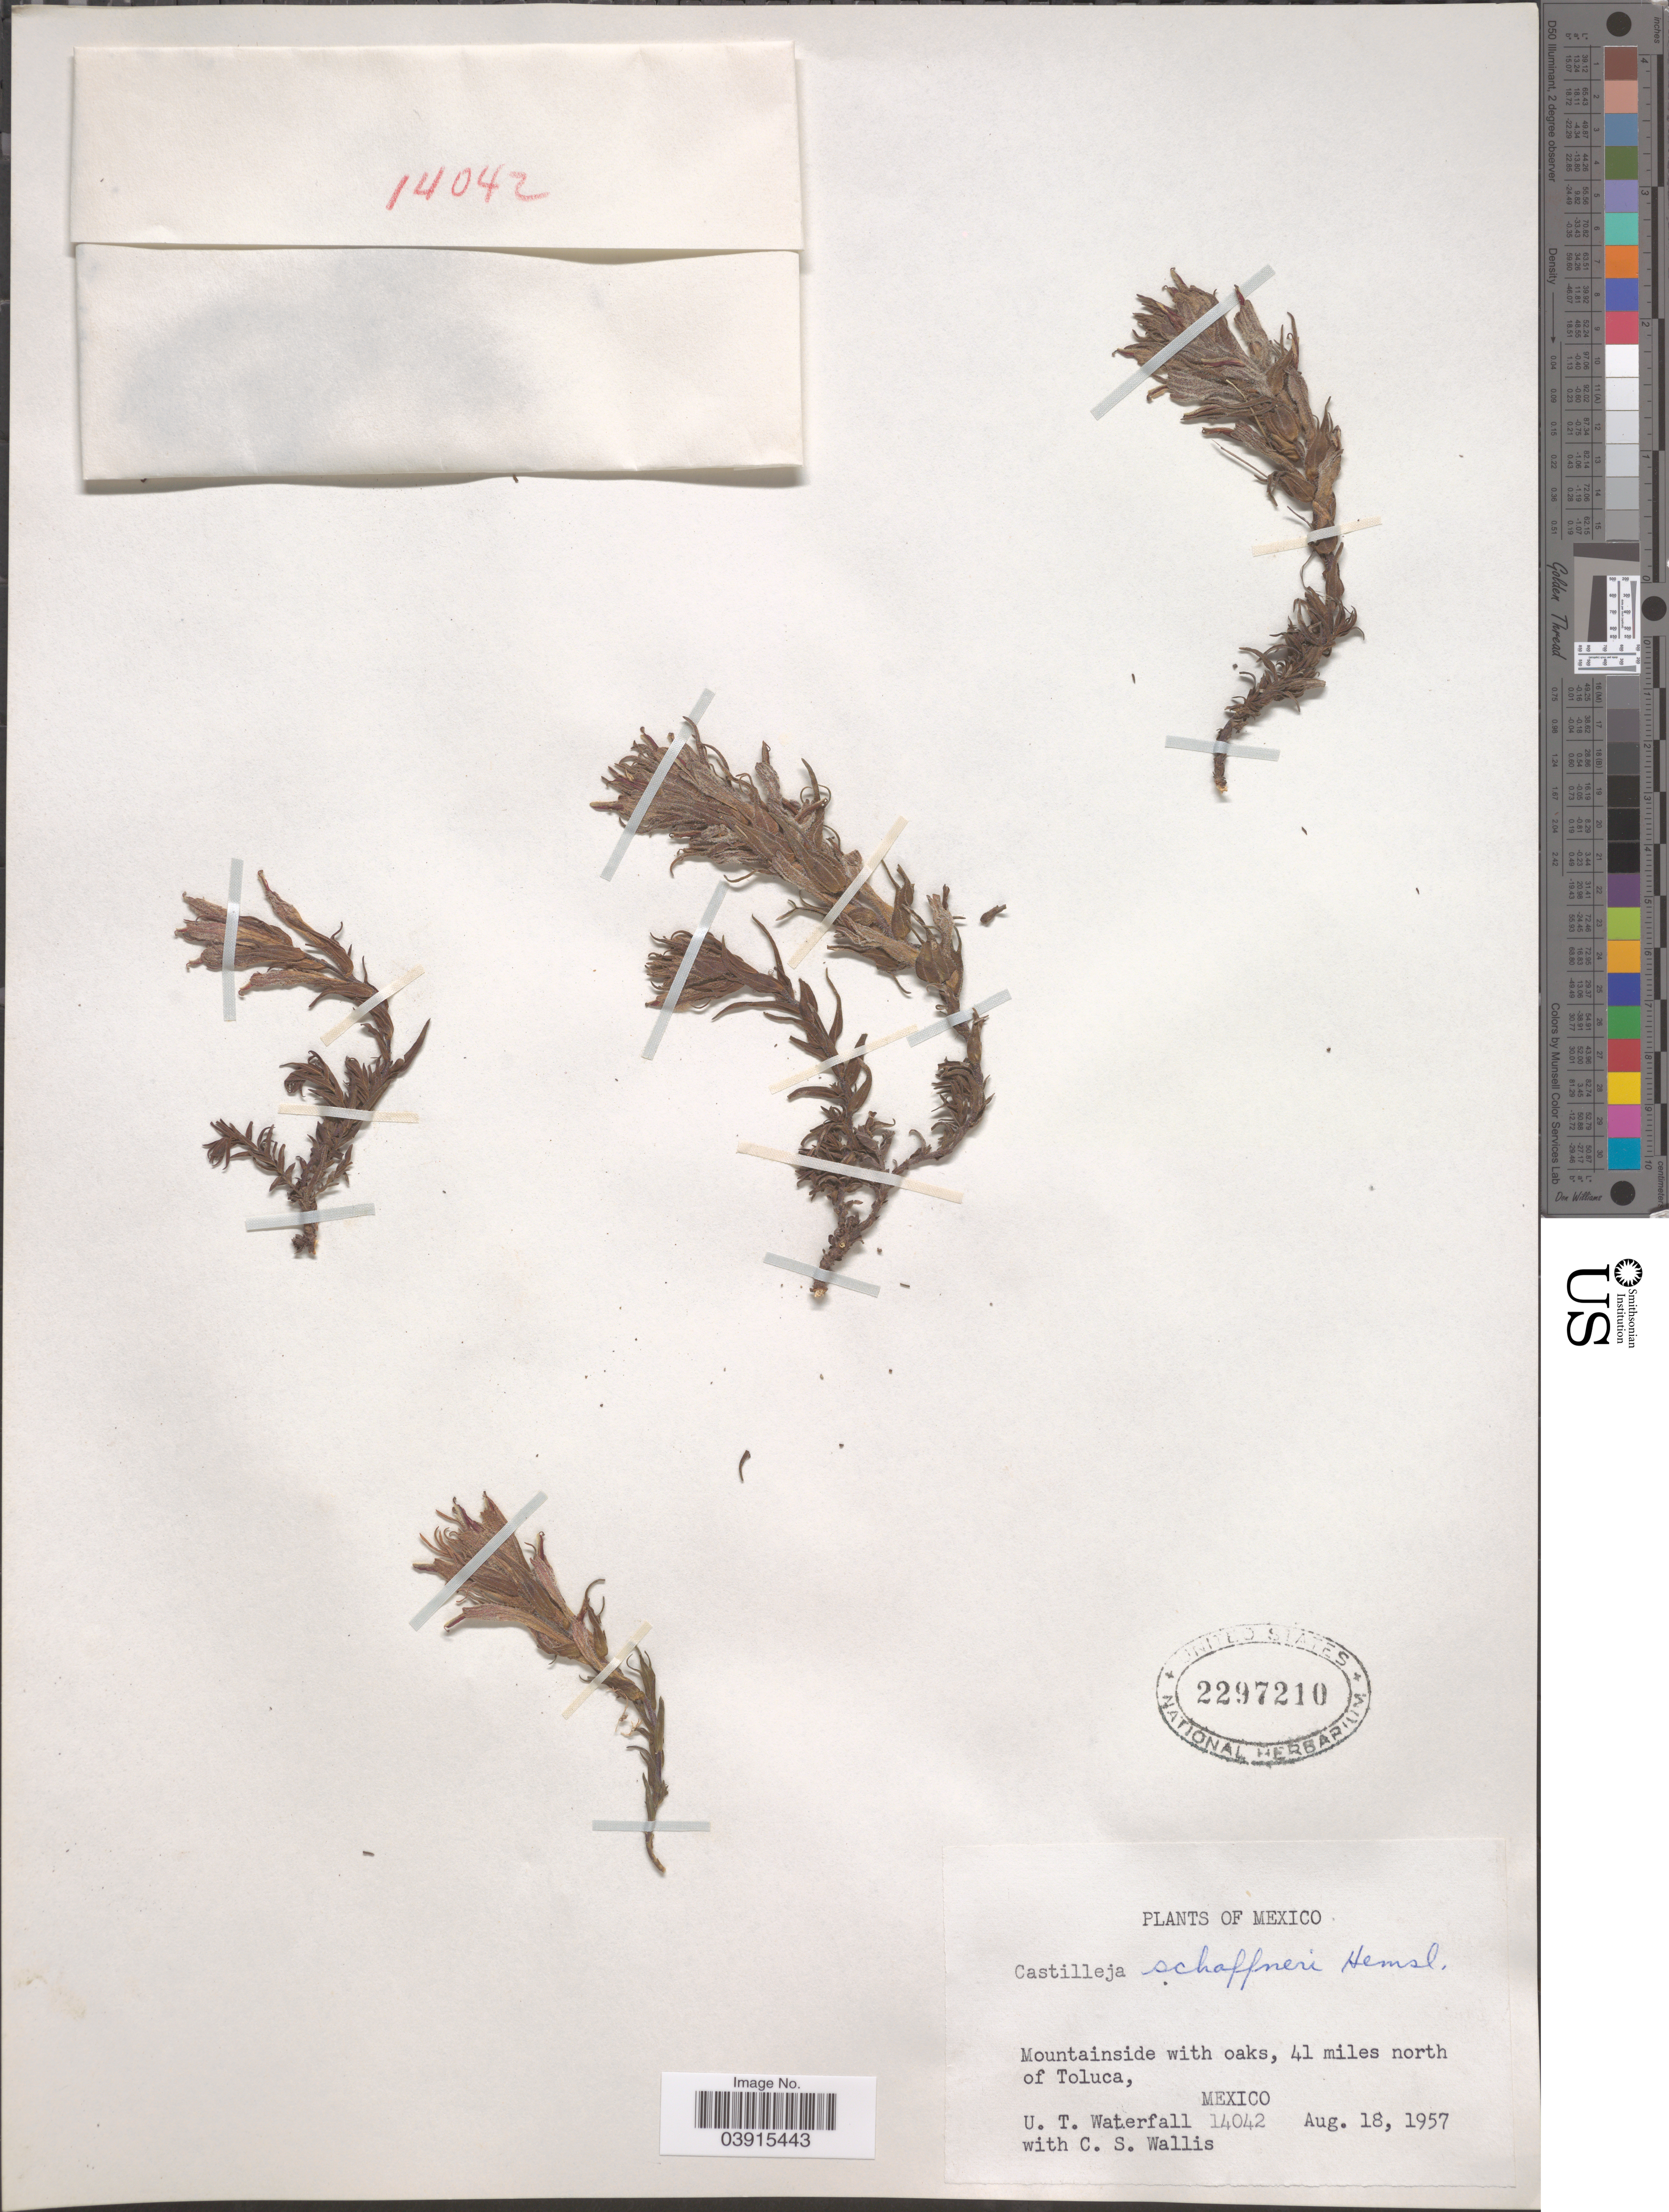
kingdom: Plantae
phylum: Tracheophyta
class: Magnoliopsida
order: Lamiales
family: Orobanchaceae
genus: Castilleja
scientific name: Castilleja schaffneri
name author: Hemsl.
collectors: U. T. Waterfall & C. S. Wallis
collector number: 14042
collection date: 1957-08-18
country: Mexico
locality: Mountainside with oaks, 41 miles north of Toluca.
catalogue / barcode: US 2297210